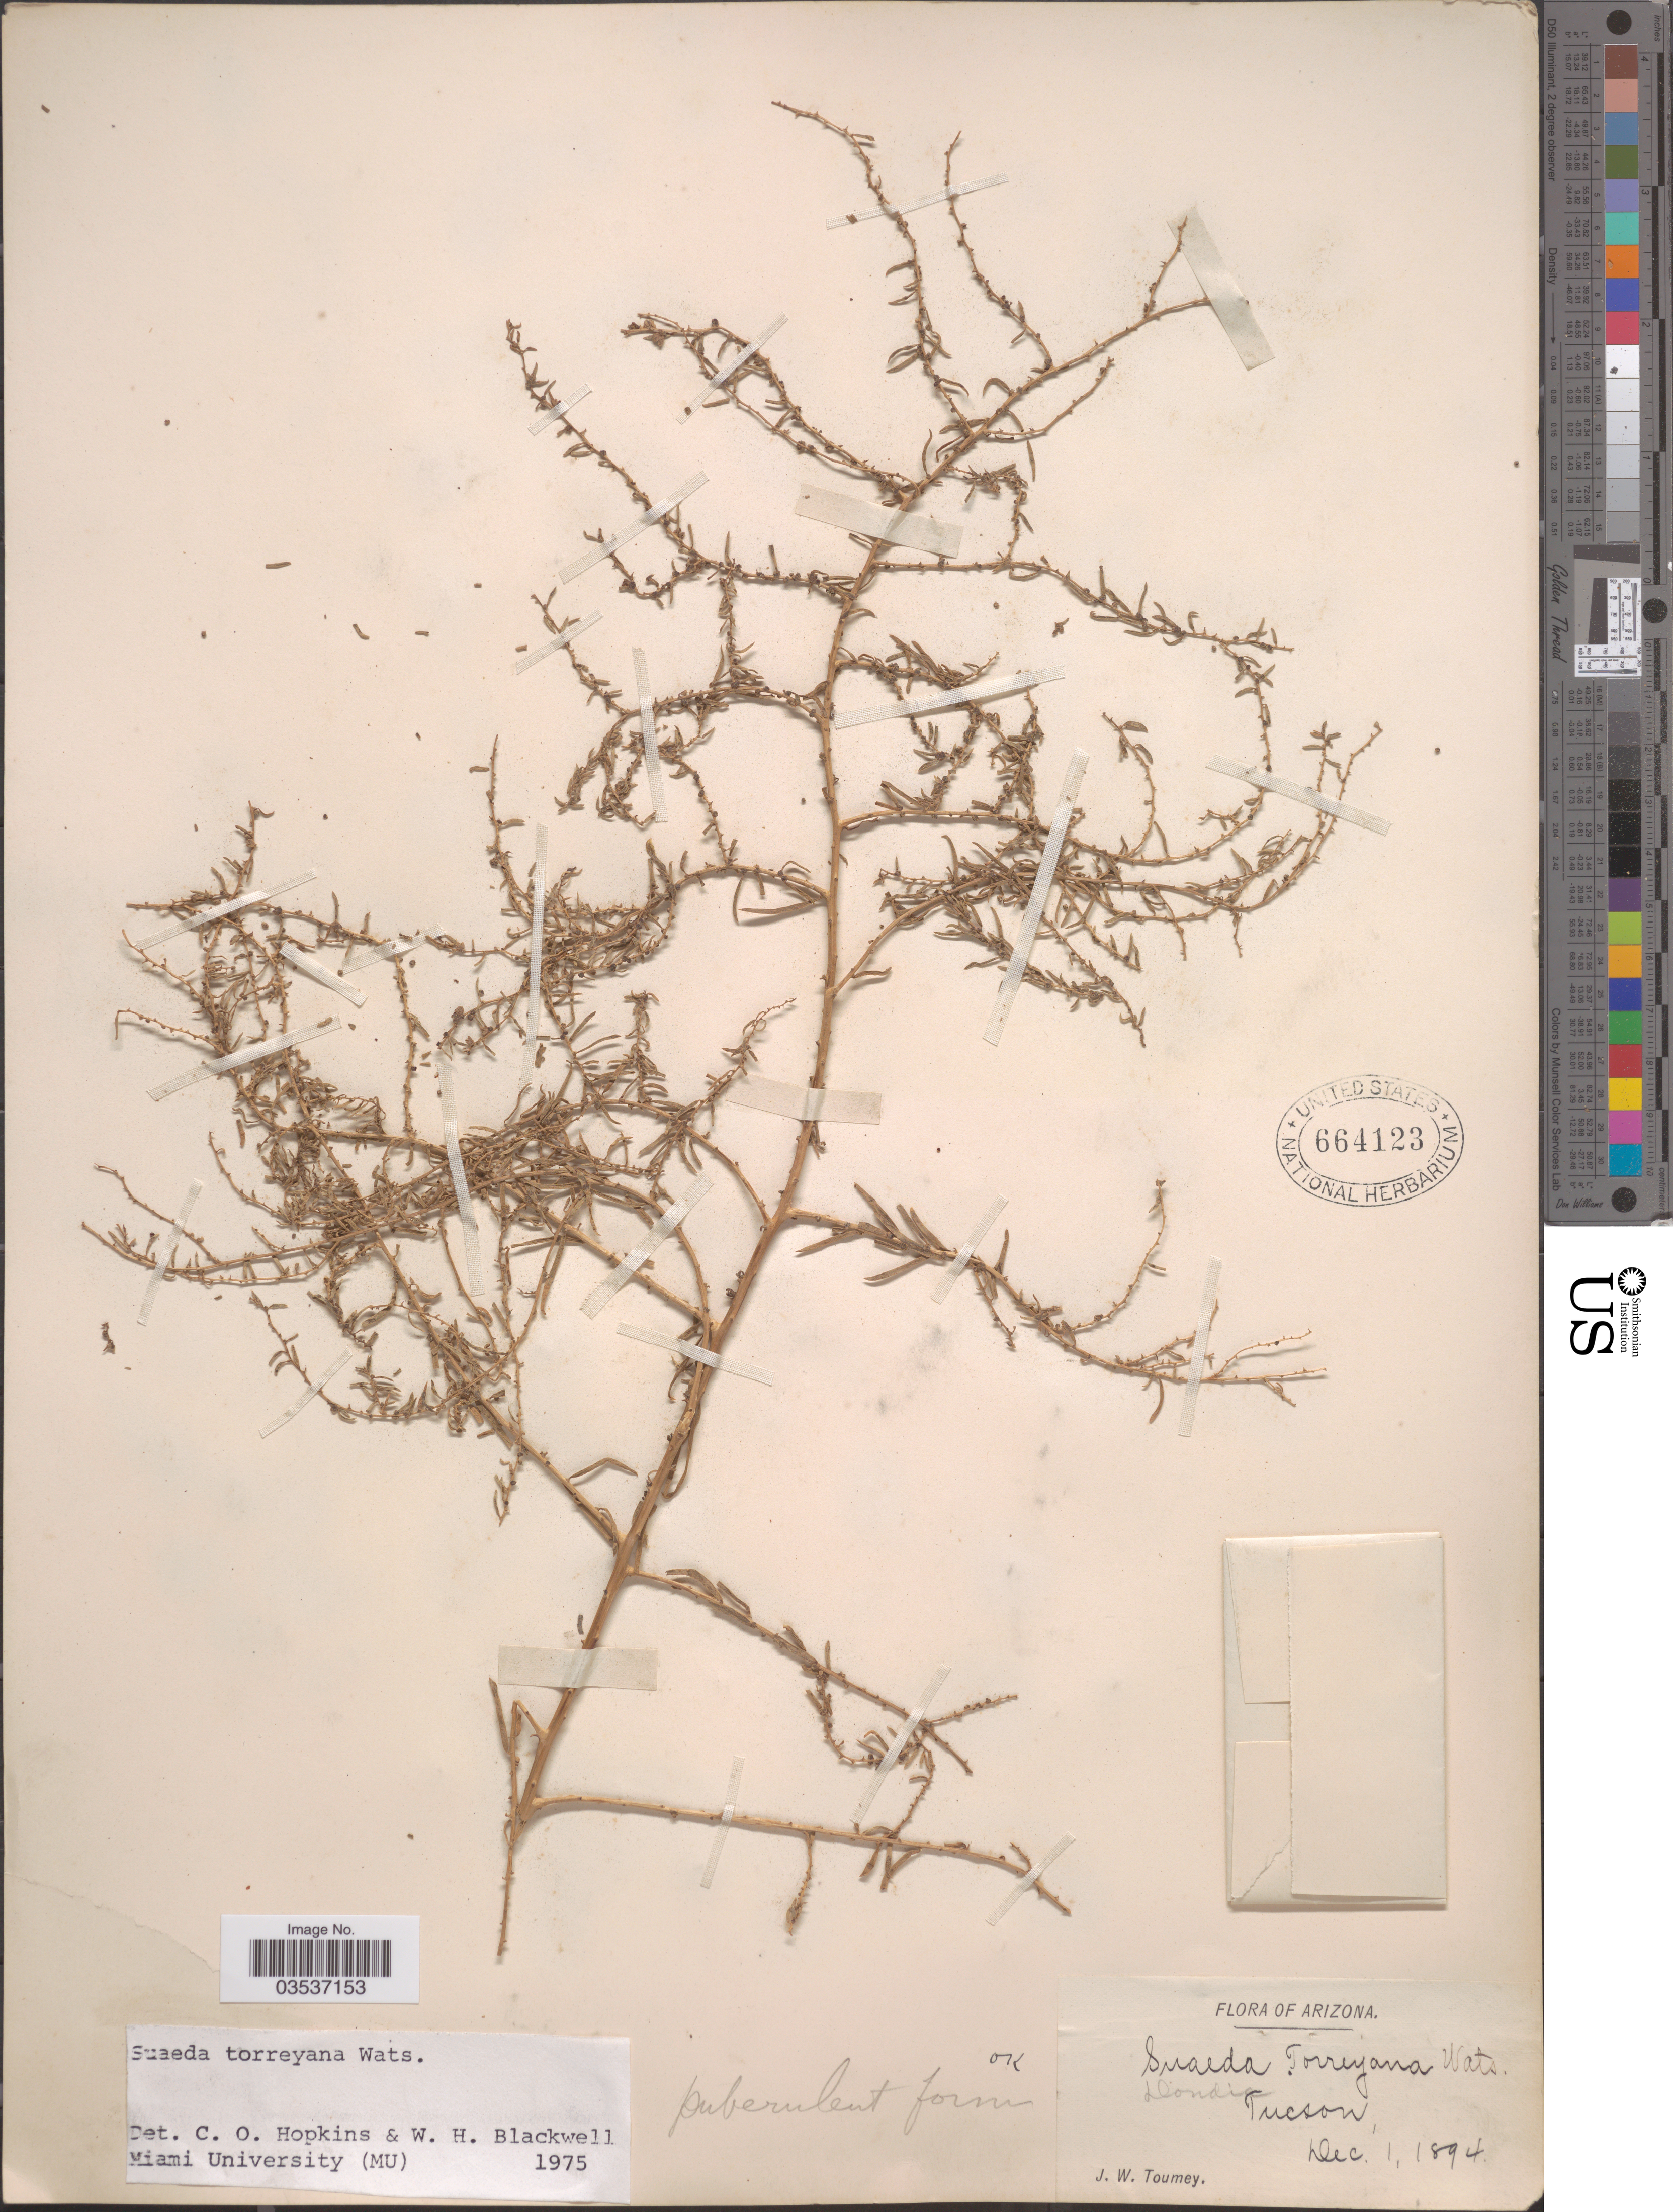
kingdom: Plantae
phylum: Tracheophyta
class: Magnoliopsida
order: Caryophyllales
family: Amaranthaceae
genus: Suaeda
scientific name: Suaeda torreyana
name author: S. Watson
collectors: J. W. Toumey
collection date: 1894-12-01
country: United States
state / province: Arizona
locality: Tucson.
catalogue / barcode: US 664123